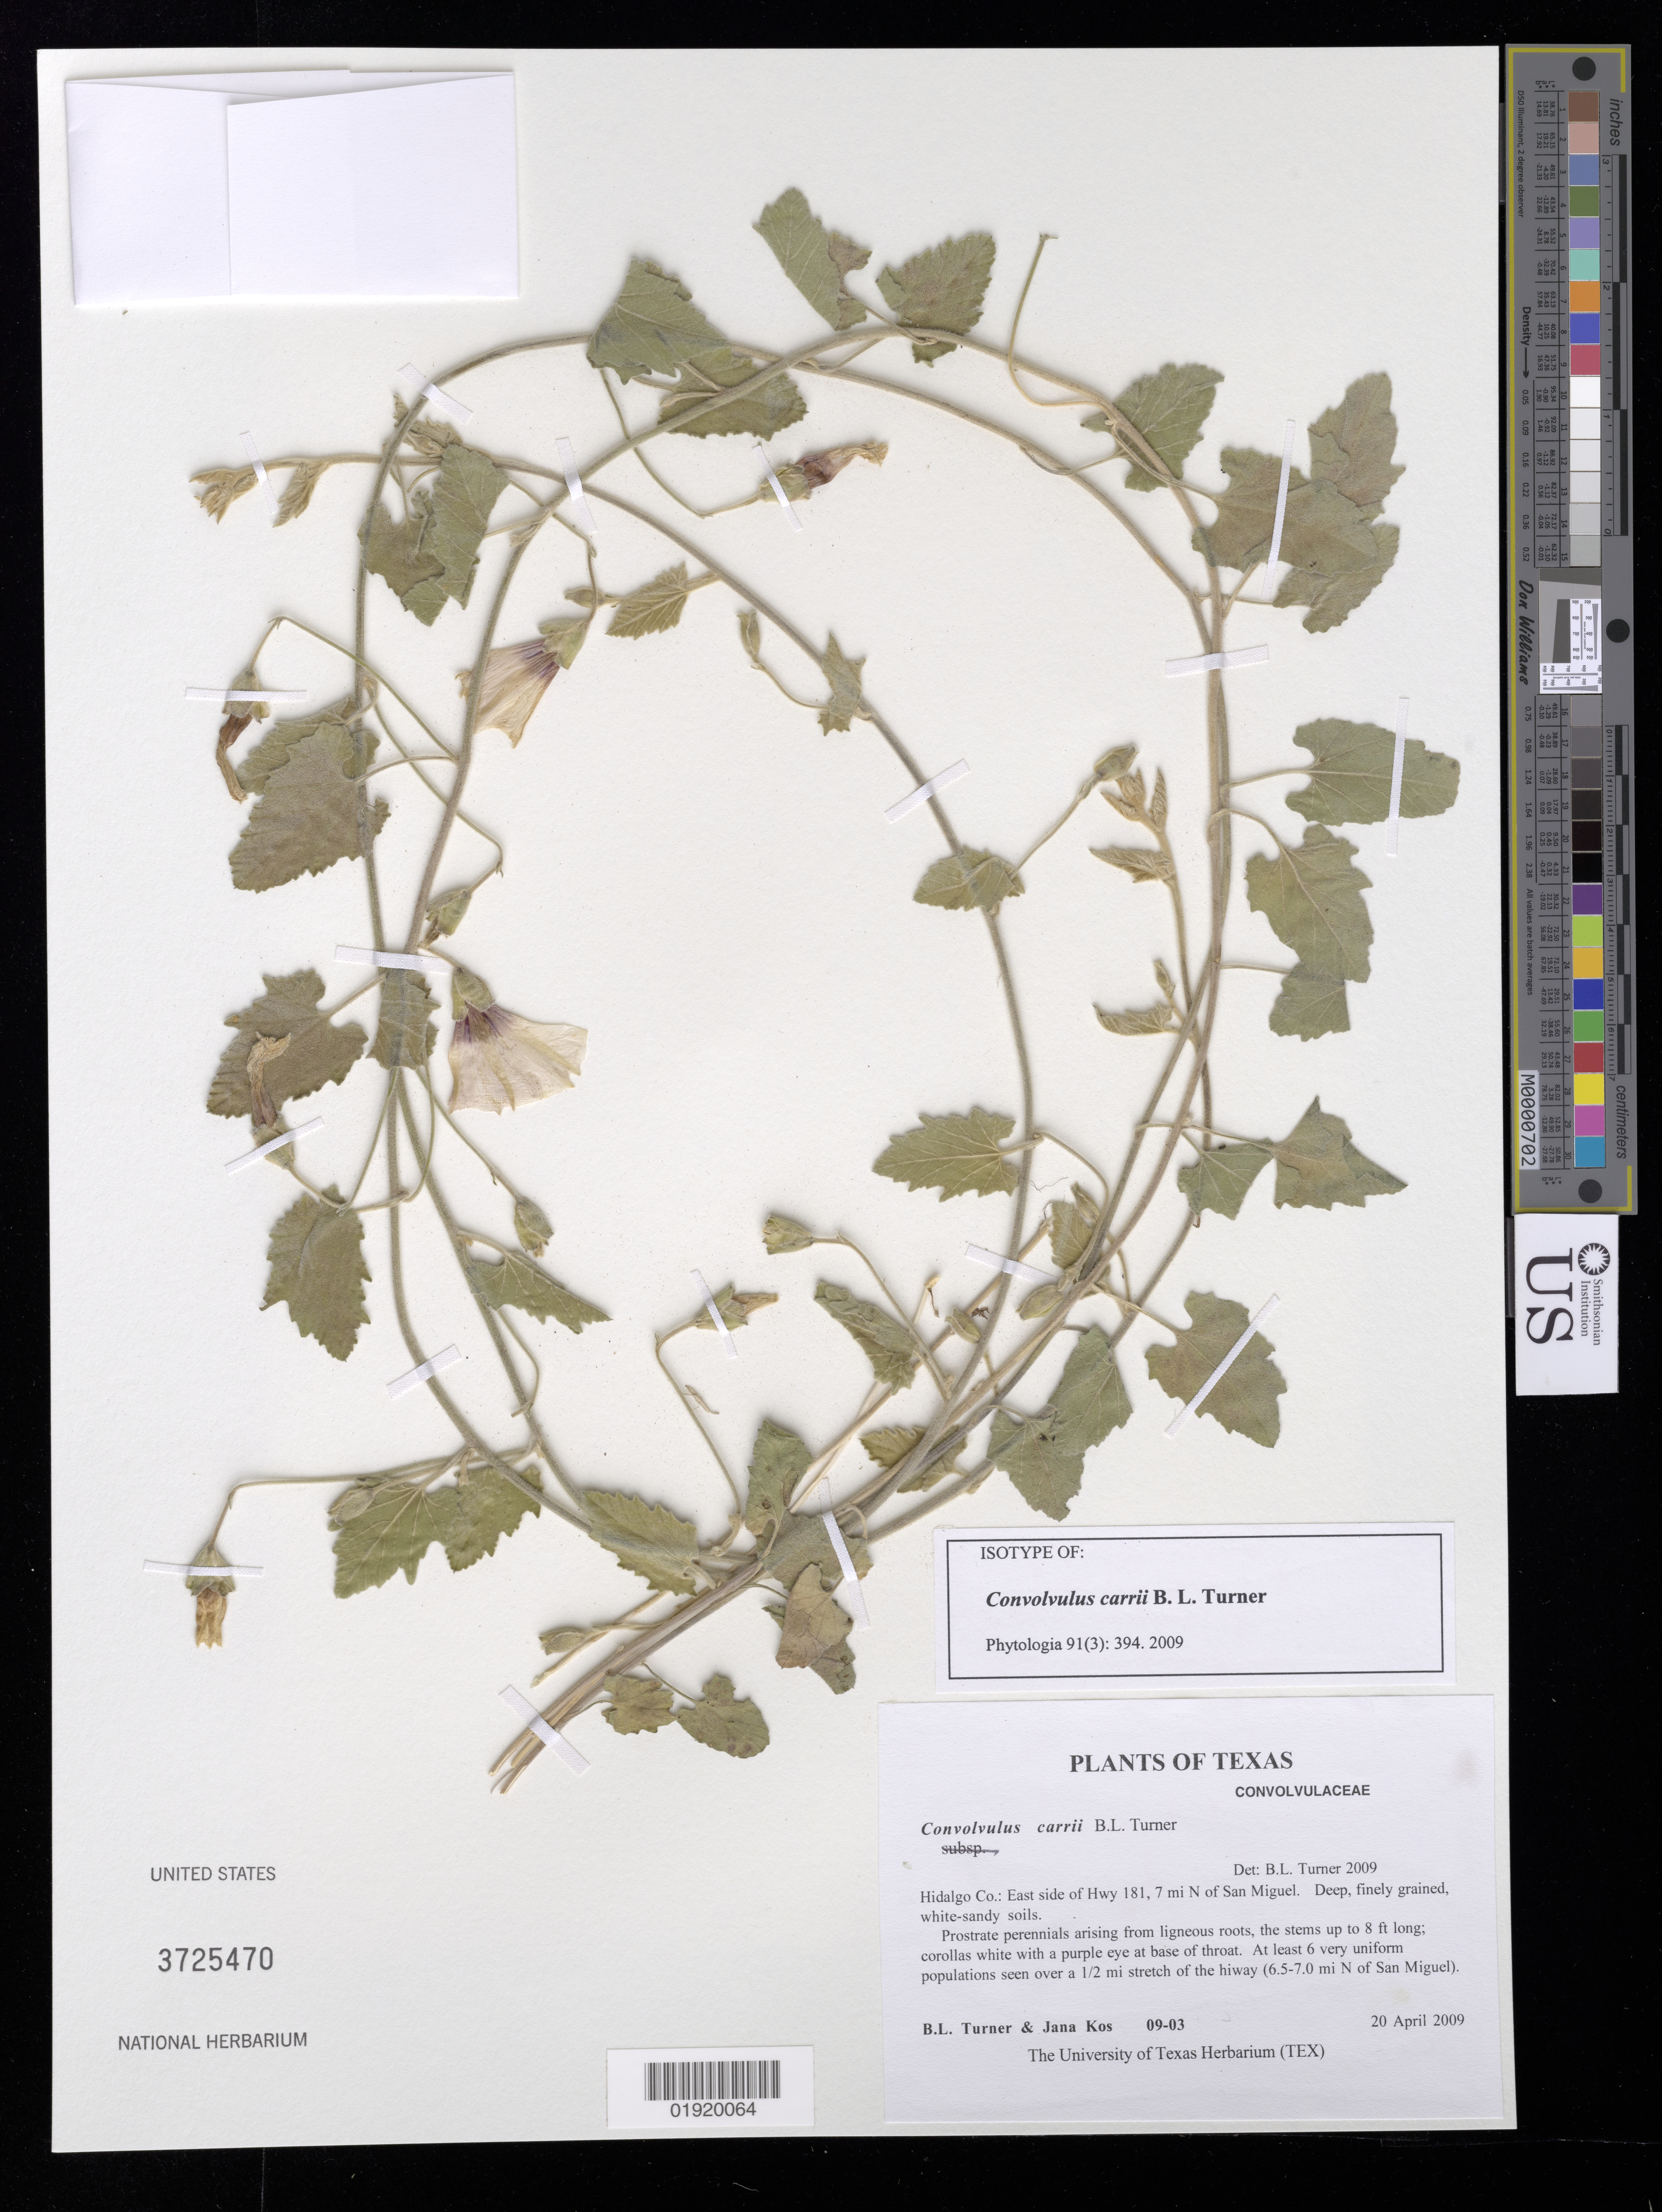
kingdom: Plantae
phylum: Tracheophyta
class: Magnoliopsida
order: Solanales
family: Convolvulaceae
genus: Convolvulus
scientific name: Convolvulus carrii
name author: B.L. Turner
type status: Isotype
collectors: B. L. Turner & J. Kos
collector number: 09-03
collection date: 2009-04-20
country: United States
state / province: Texas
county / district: Hidalgo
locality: Hidalgo Co.: east side of Hwy 181, 7 mi N of San Miguel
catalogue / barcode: US 3725470